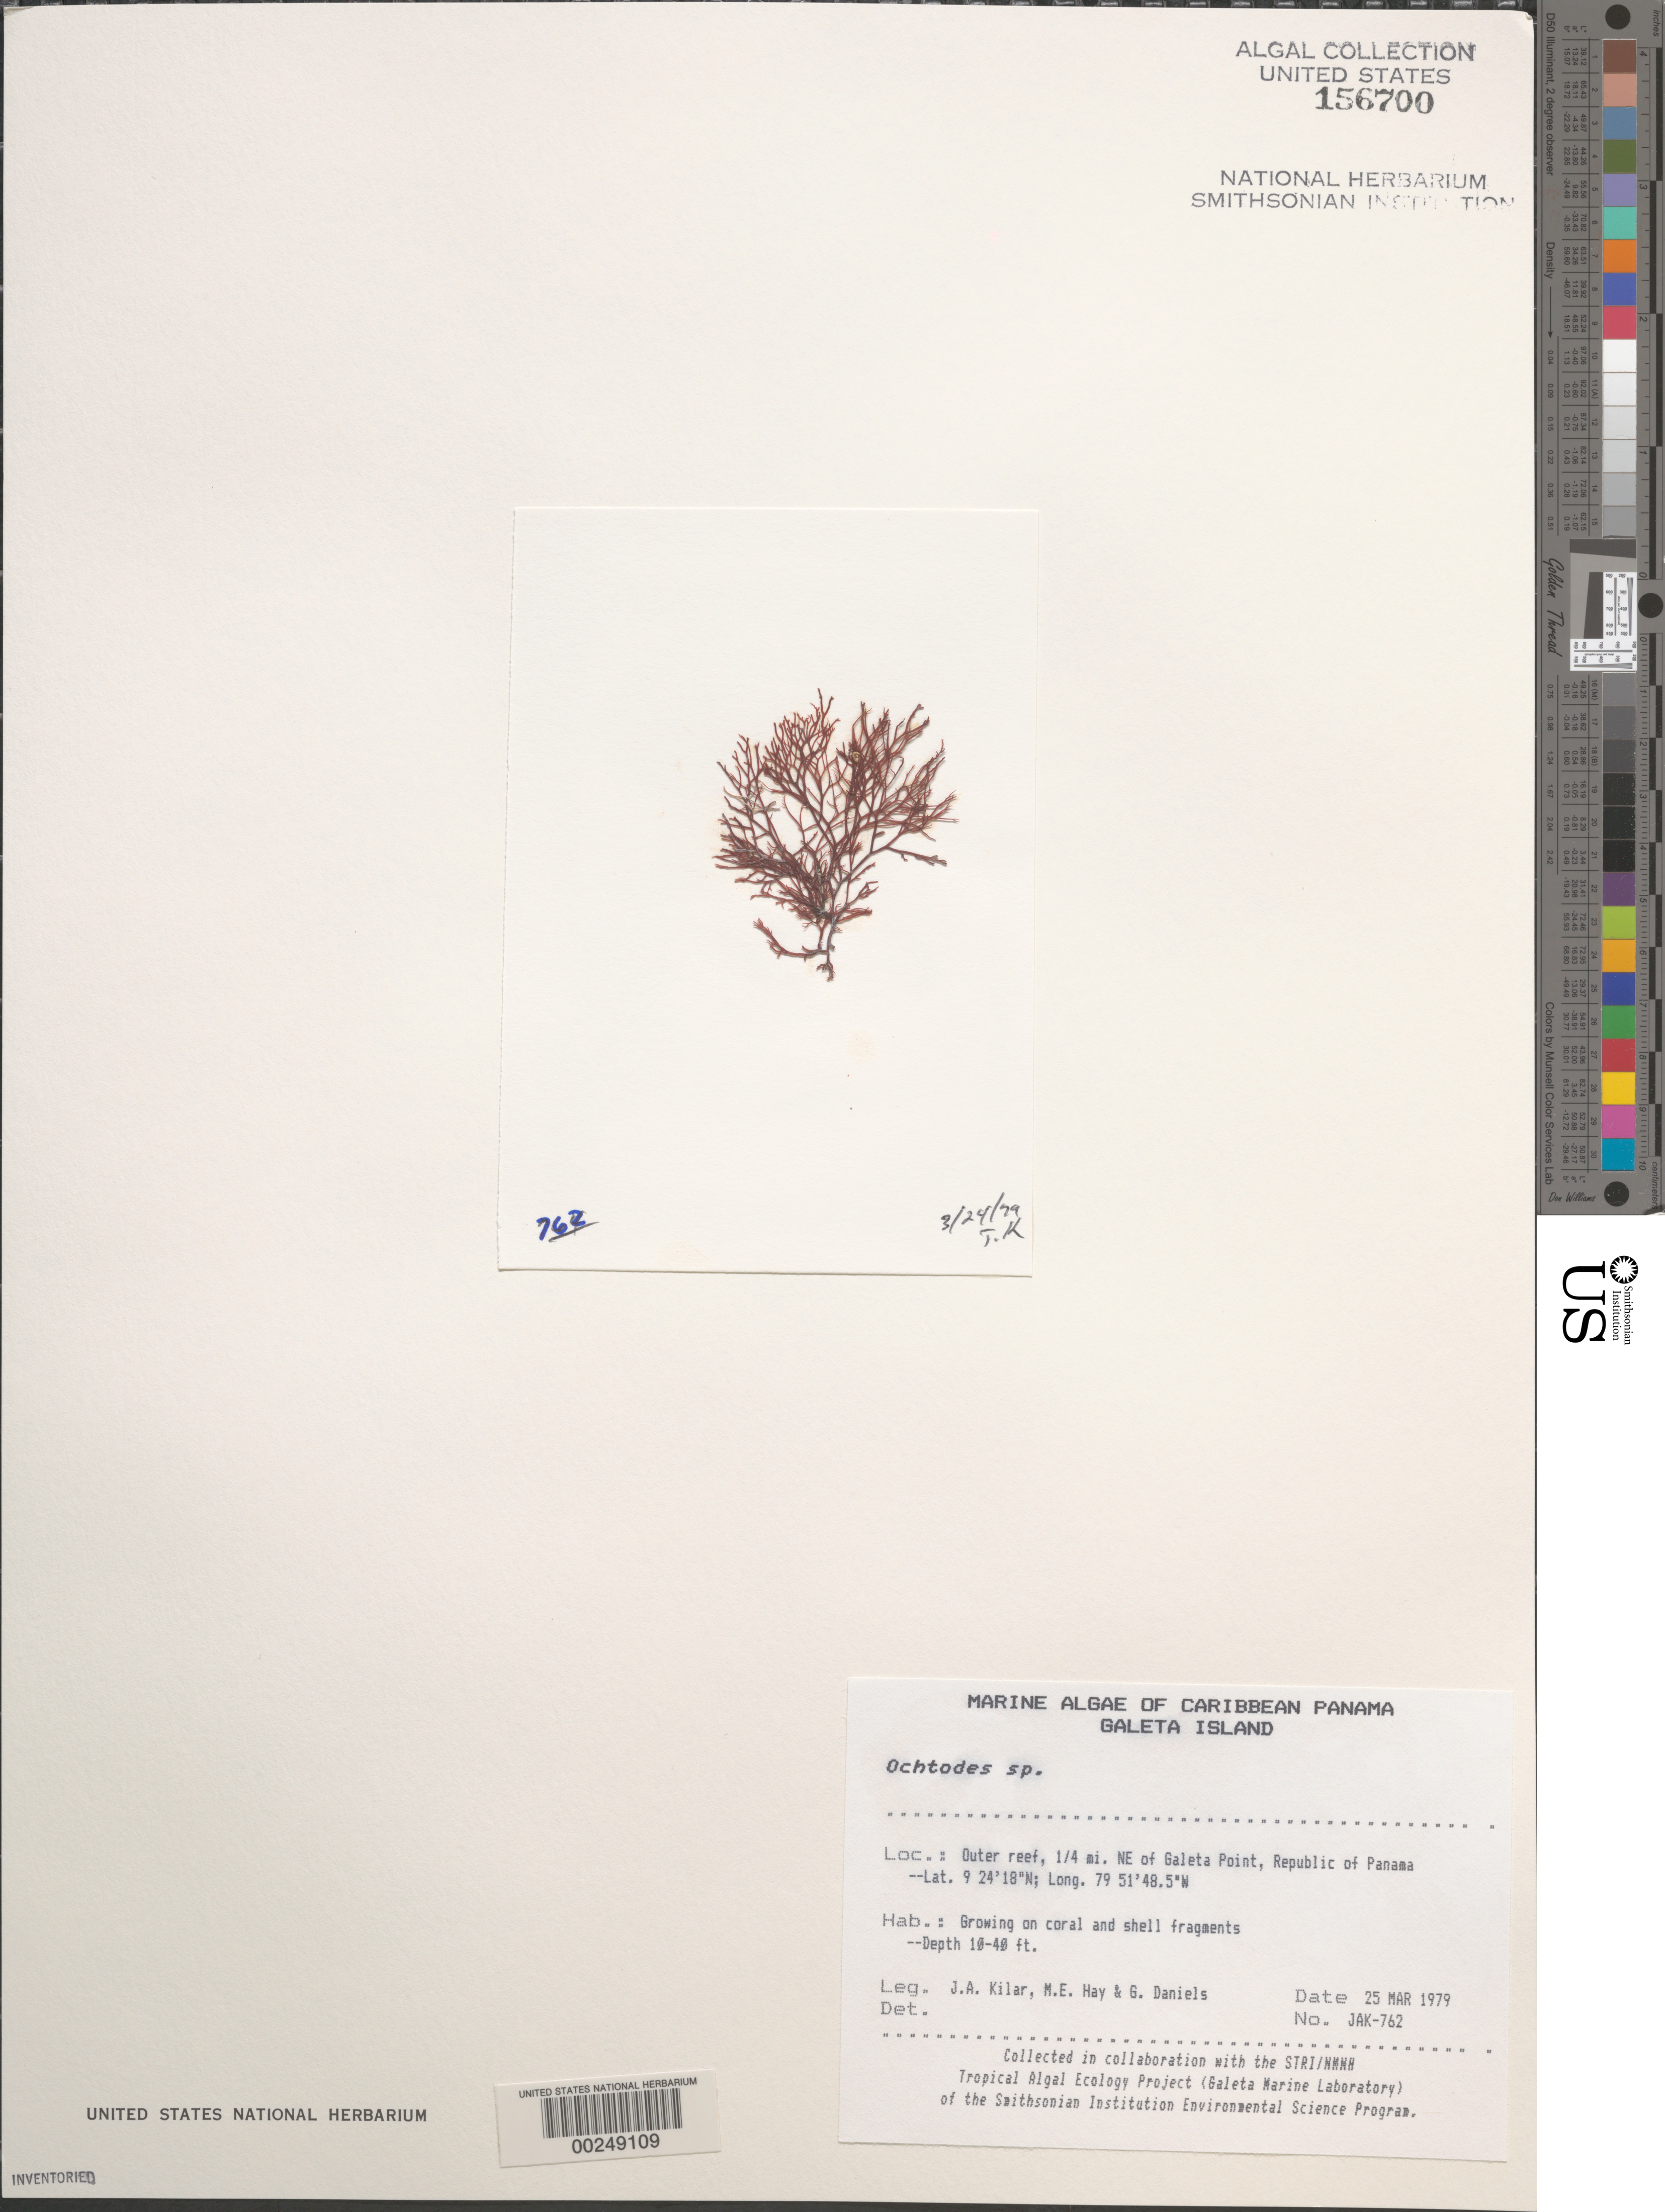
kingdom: Plantae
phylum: Rhodophyta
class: Florideophyceae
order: Gigartinales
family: Rhizophyllidaceae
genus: Ochtodes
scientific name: Ochtodes sp.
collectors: J. A. Kilar, M. E. Hay & G. S. Daniels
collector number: JAK-762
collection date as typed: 25 Mar 1979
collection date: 1979-03-25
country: Panama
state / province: Colón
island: Galeta Island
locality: Reef 1/4th mile northeast of Galeta Point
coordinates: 9 24'18"N, 79 51'48.5"W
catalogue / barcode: US 156700